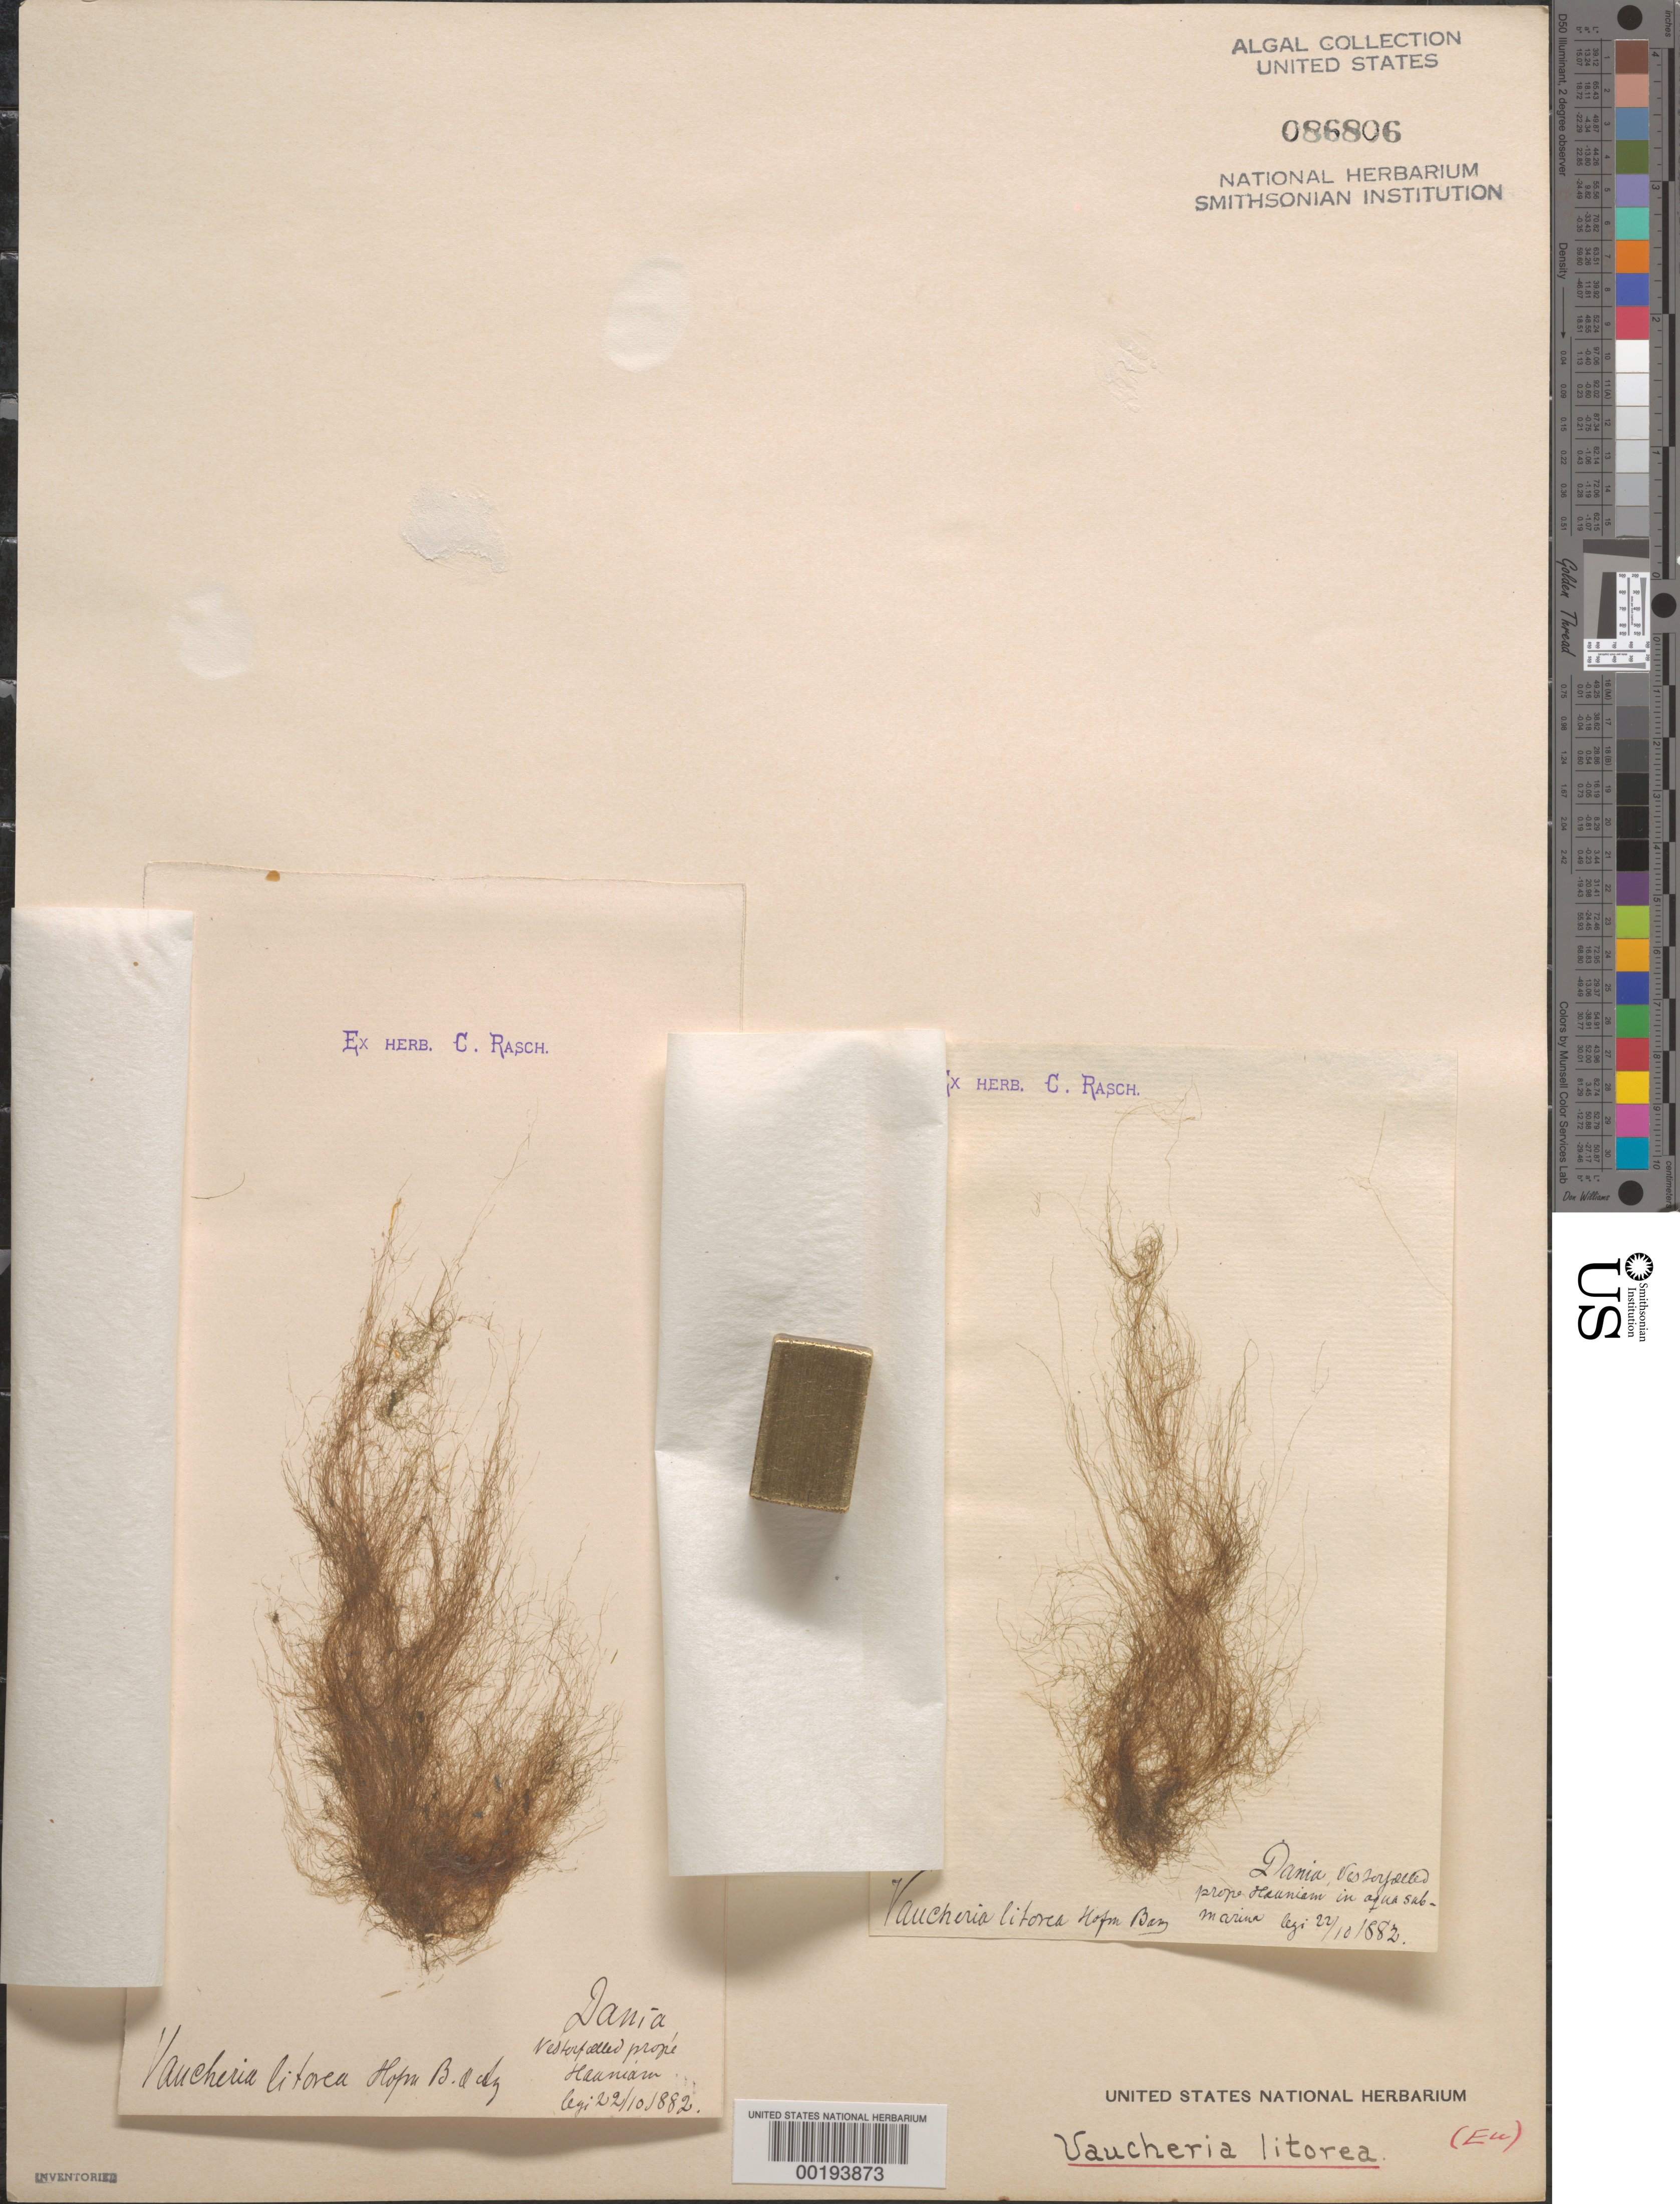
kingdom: Chromista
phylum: Ochrophyta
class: Xanthophyceae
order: Vaucheriales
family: Vaucheriaceae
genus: Vaucheria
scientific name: Vaucheria litorea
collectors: C. Rasch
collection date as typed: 22 Oct 1882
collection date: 1882-10-22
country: Denmark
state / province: Hovedstaden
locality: Vesterfaelled Near Copenhagen (Hafnia)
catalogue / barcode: US 86806